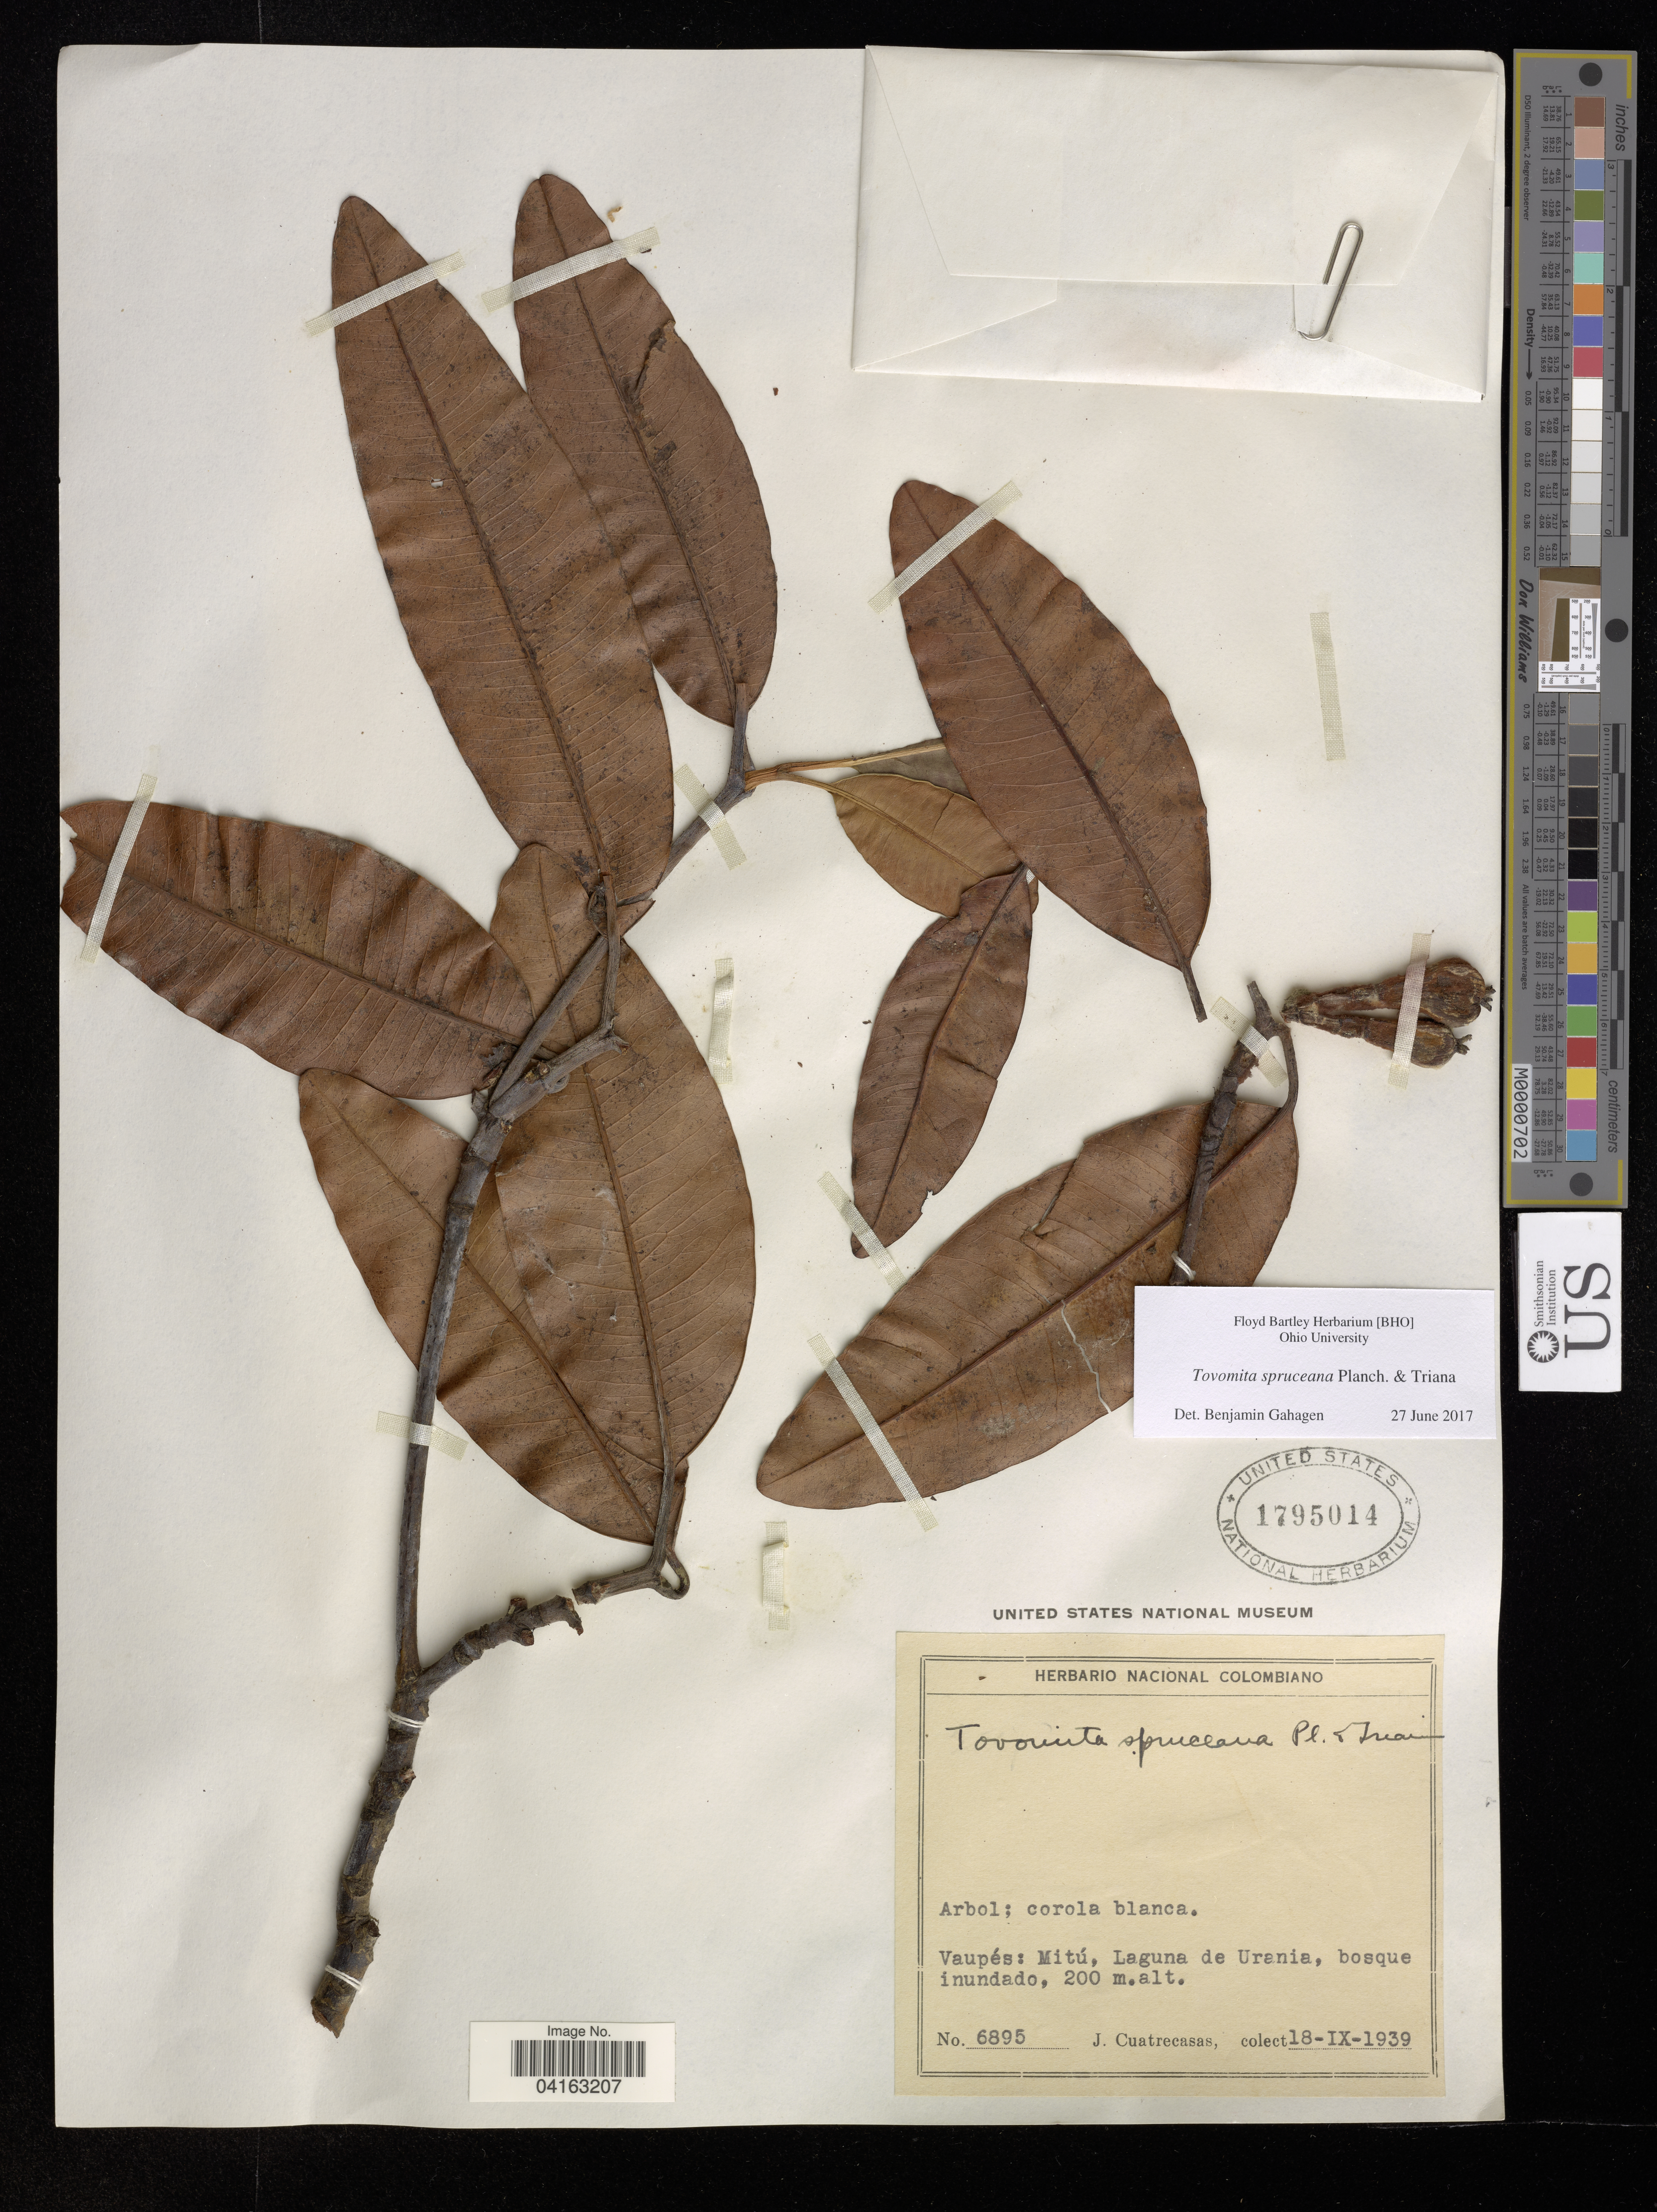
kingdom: Plantae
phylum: Tracheophyta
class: Magnoliopsida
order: Malpighiales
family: Clusiaceae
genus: Tovomita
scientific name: Tovomita spruceana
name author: Planch. & Triana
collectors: J. Cuatrecasas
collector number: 6895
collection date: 1939-09-18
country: Colombia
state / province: Vaupés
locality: Mitú, Laguna de Urania, bosque inundado.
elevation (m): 200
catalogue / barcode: US 1795014